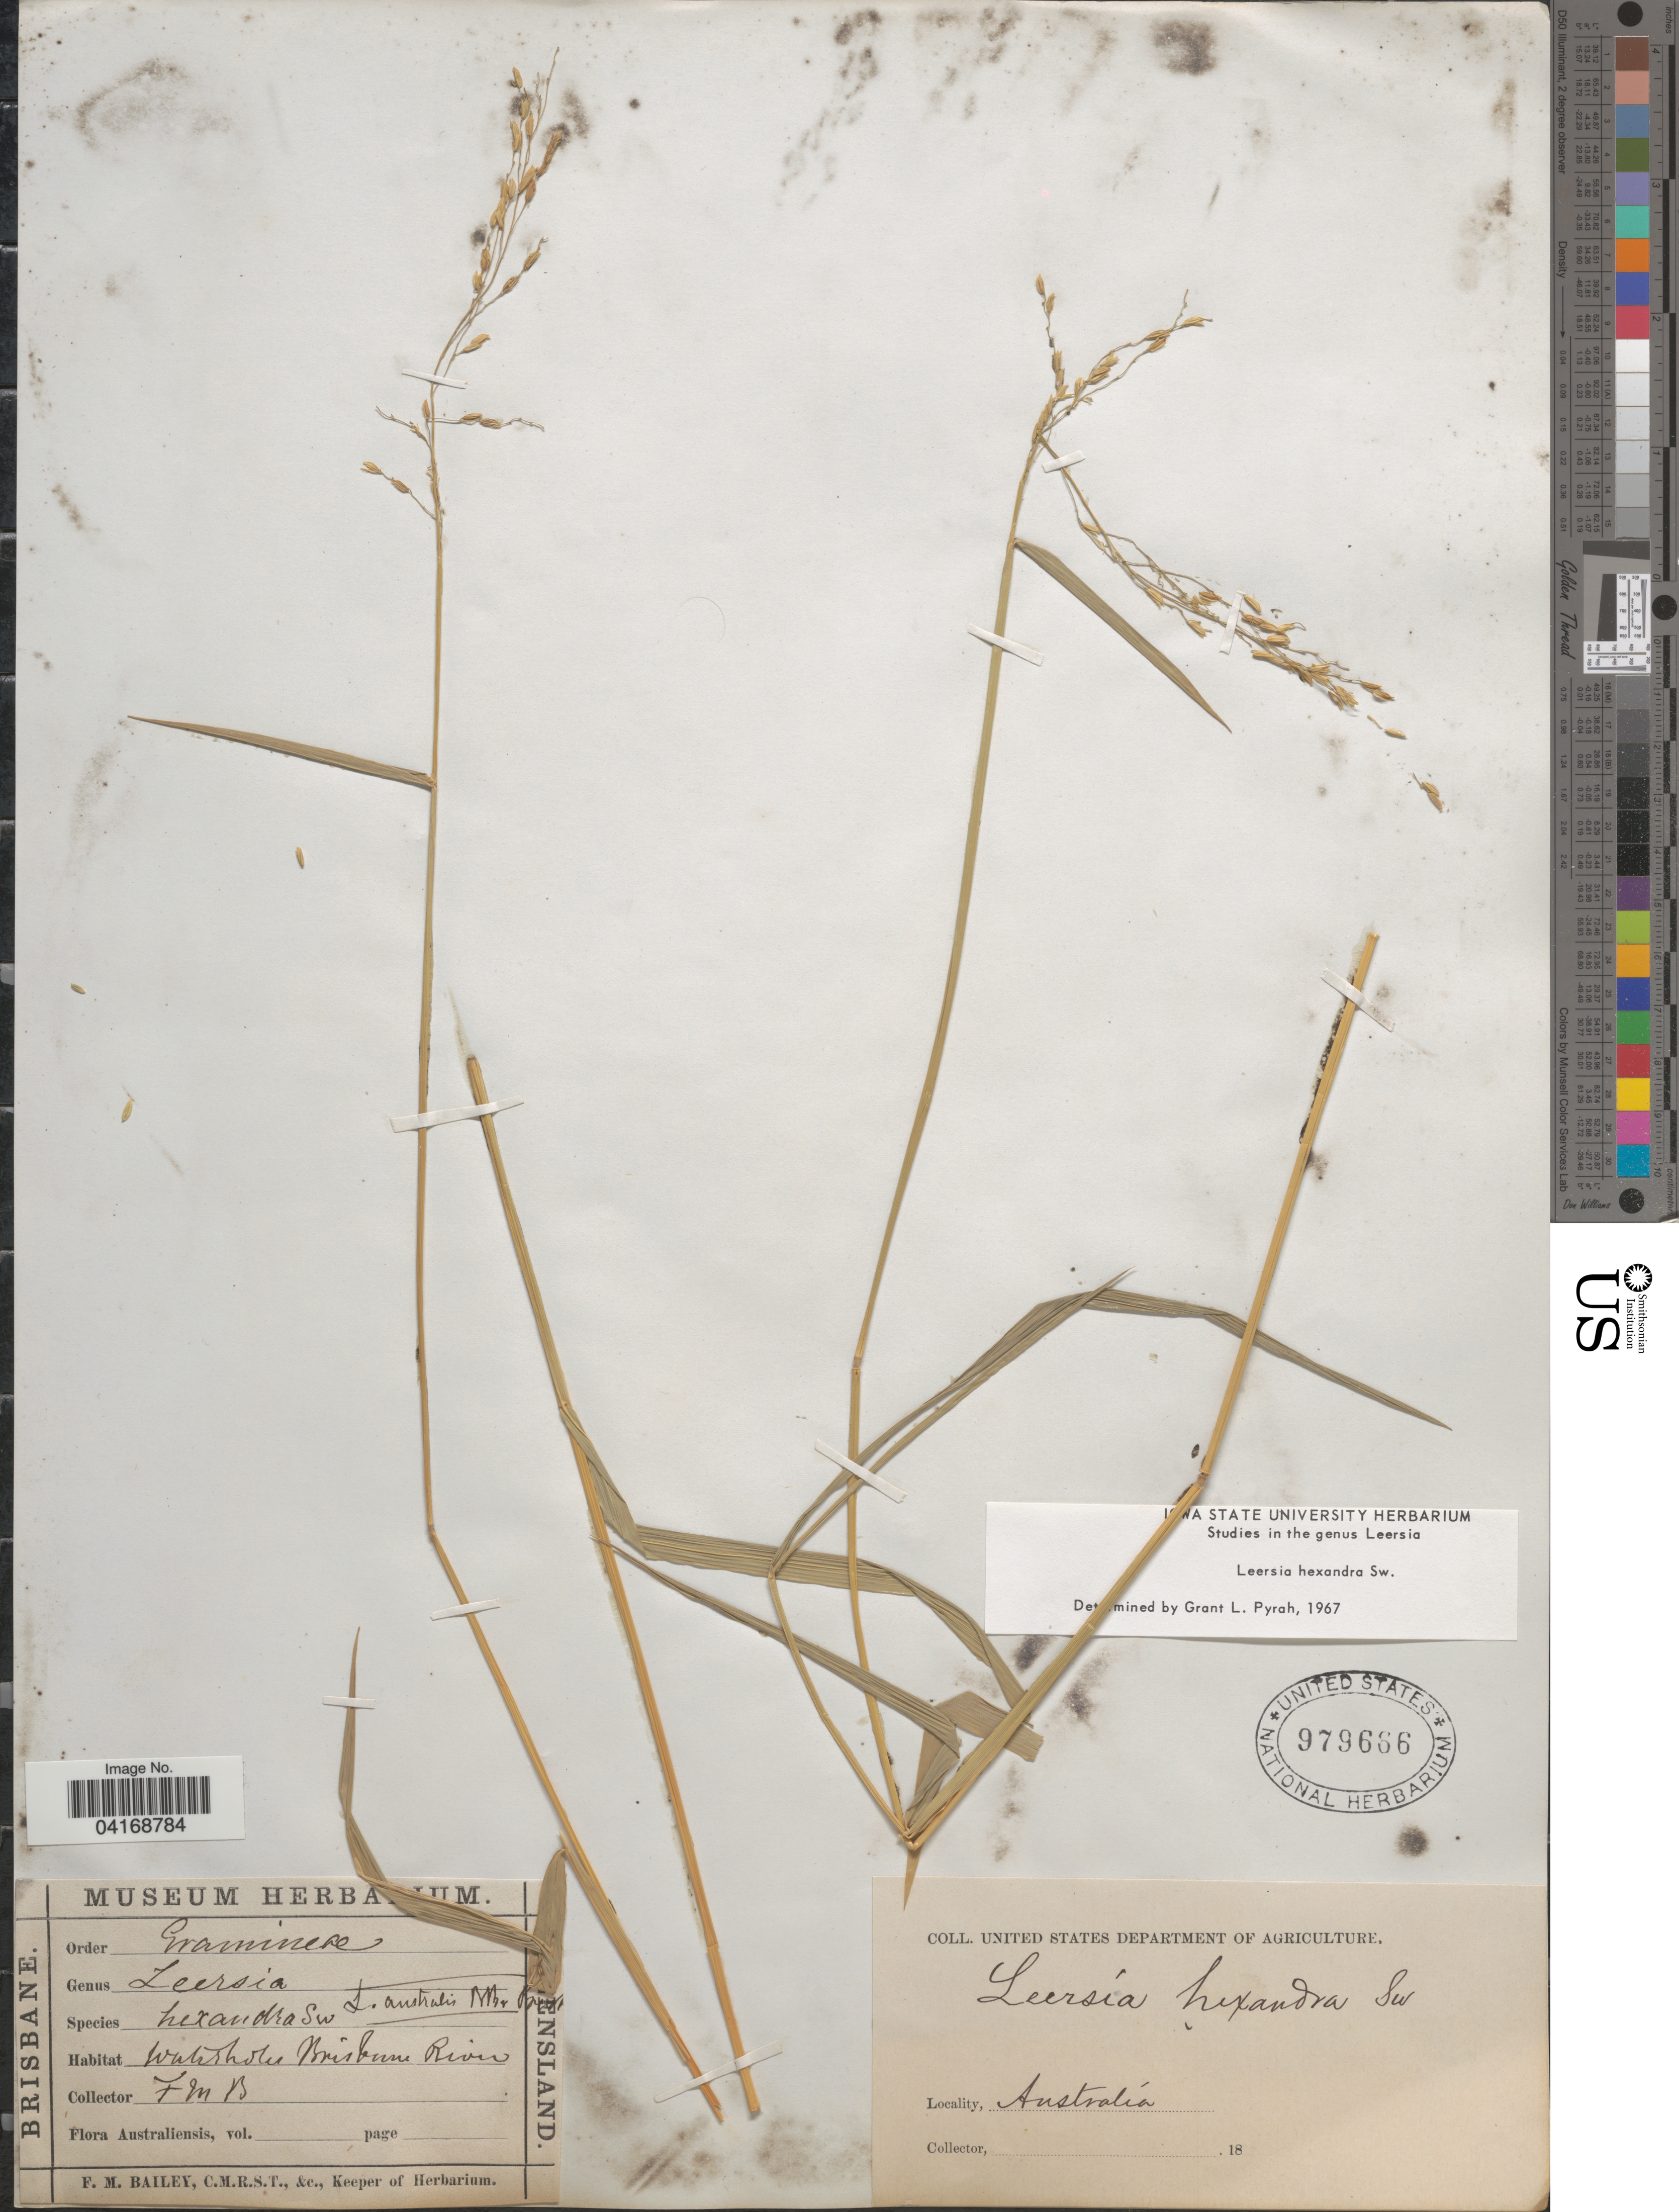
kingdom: Plantae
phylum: Tracheophyta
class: Liliopsida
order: Poales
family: Poaceae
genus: Leersia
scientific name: Leersia hexandra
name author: Sw.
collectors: F. M. Bailey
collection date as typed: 18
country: Australia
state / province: Queensland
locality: Waterholes Brisbane River.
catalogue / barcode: US 979666